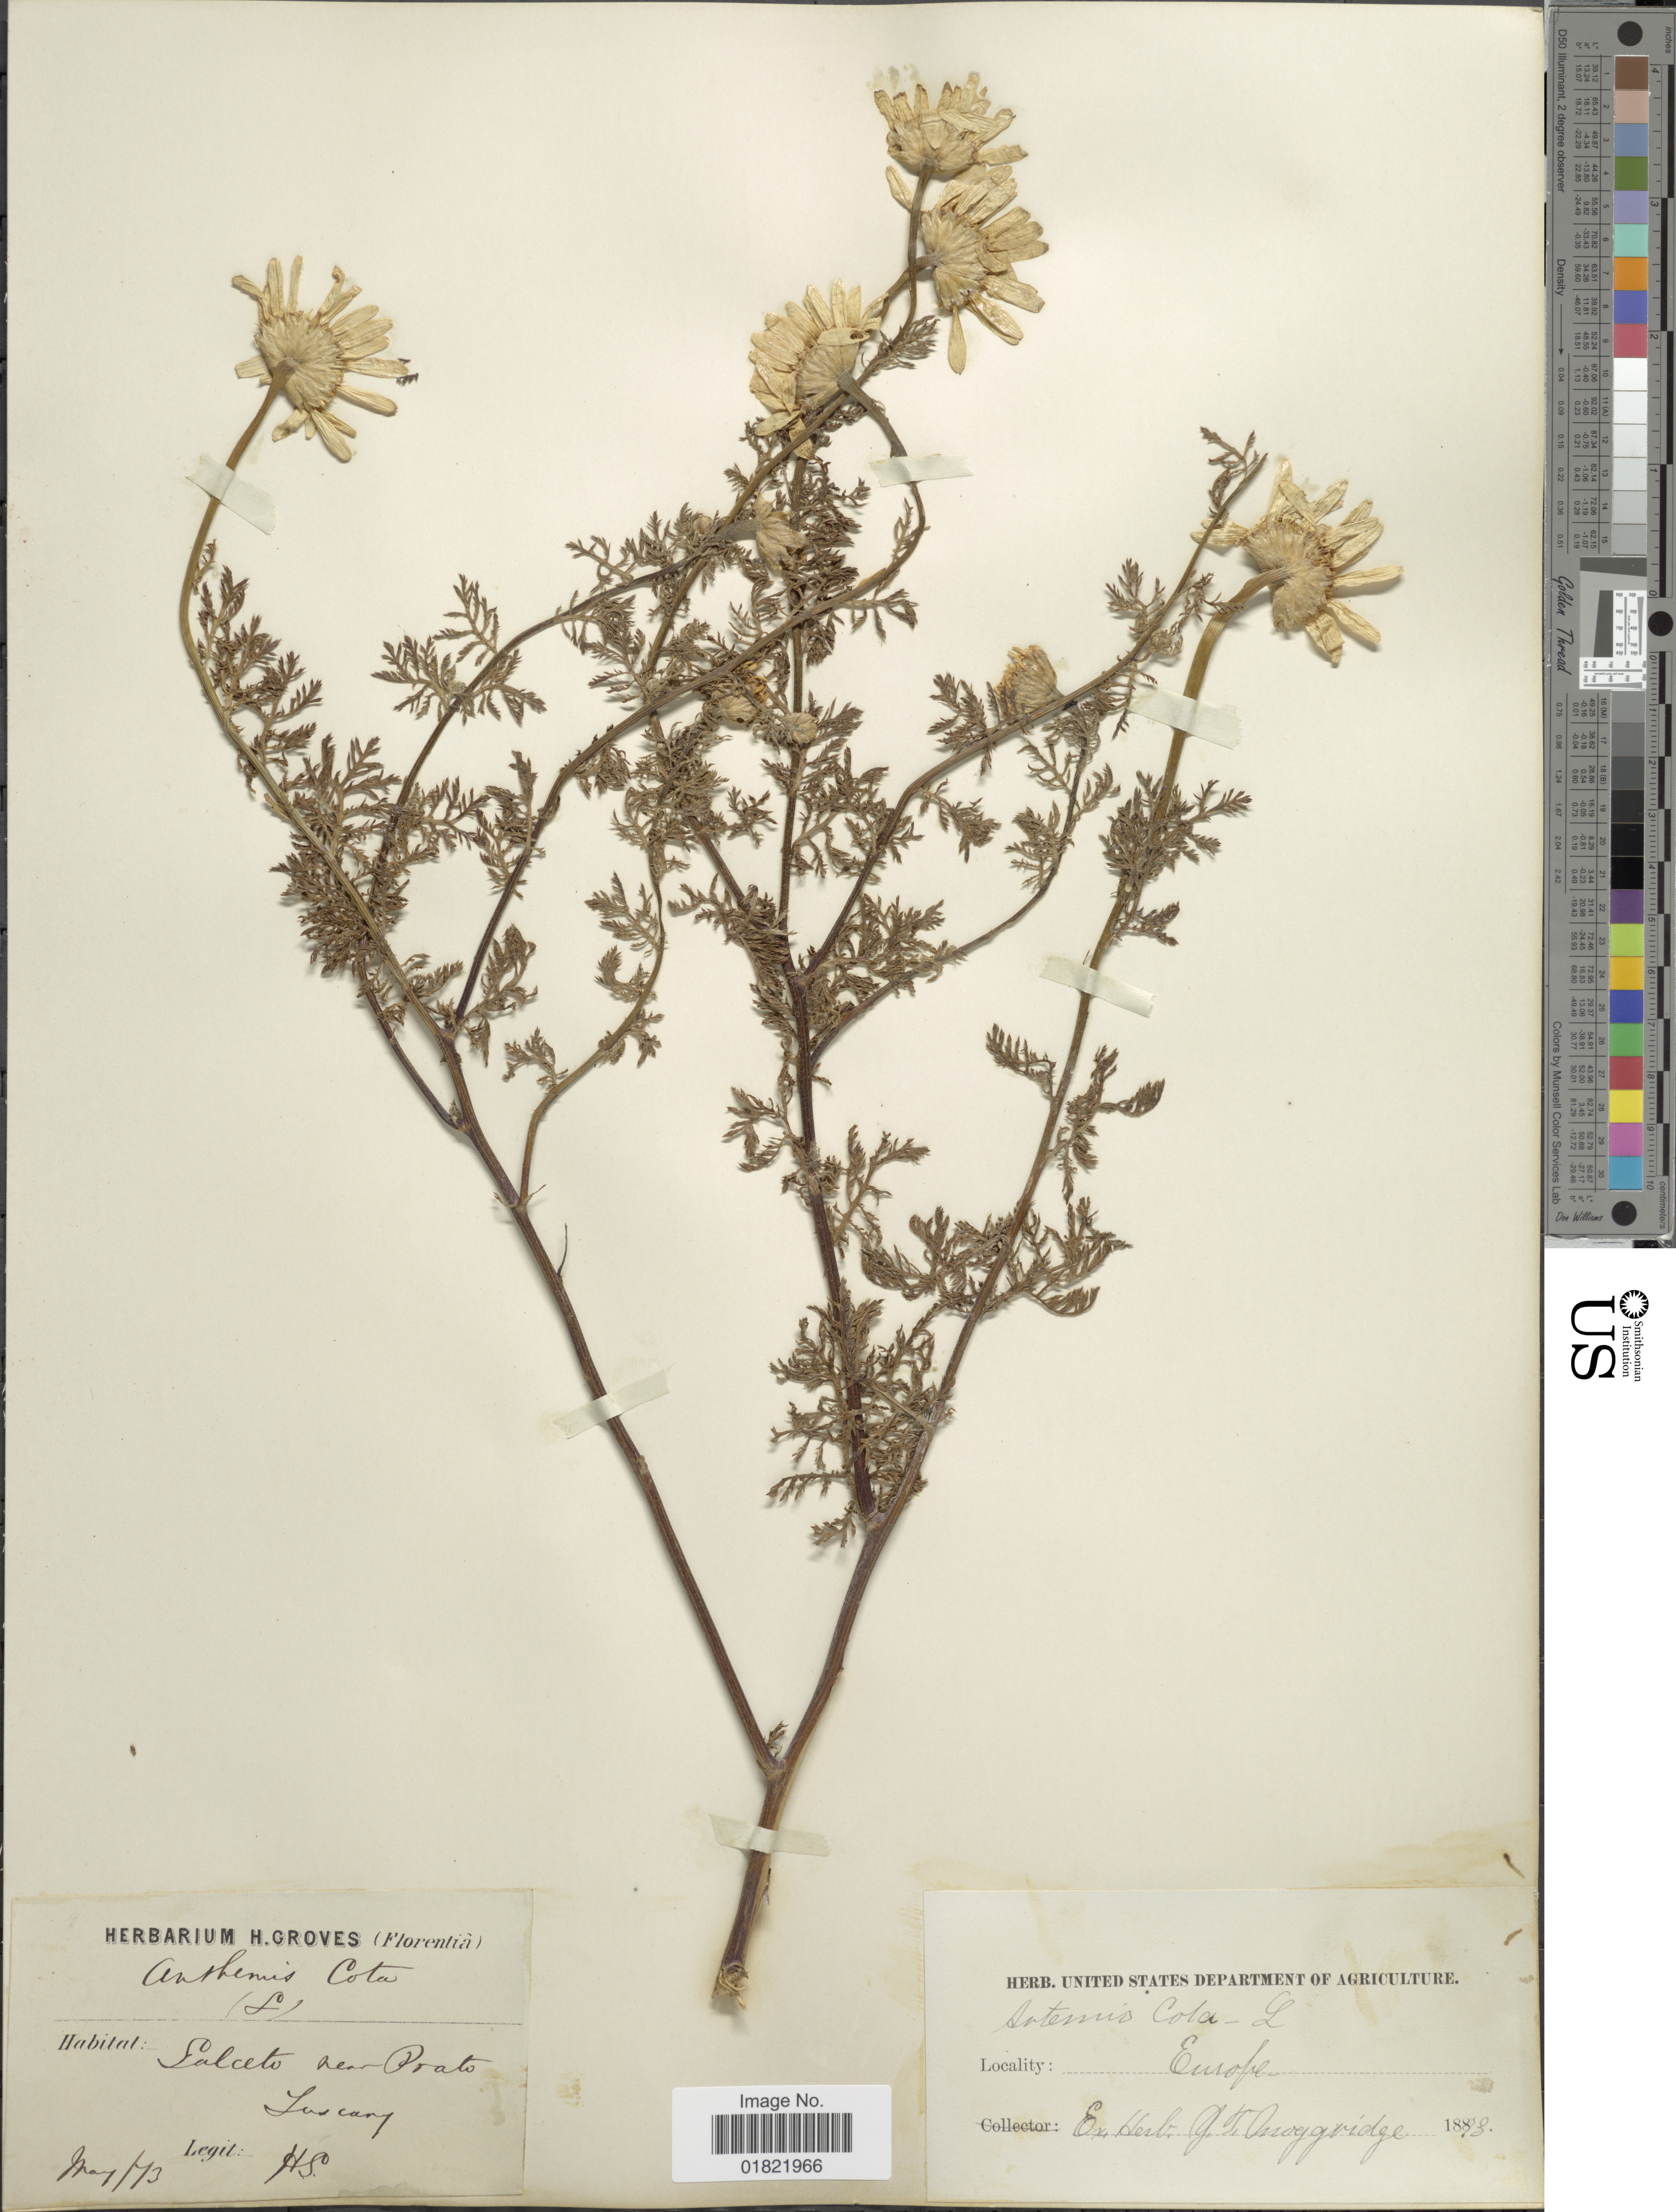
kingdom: Plantae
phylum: Tracheophyta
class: Magnoliopsida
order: Asterales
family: Asteraceae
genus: Anthemis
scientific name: Anthemis triumfetti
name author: (L.) All.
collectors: H. Groves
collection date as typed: Transcribed d/m/y: /5/73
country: Italy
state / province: Tuscany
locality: Salceto near Prato [interpreted]